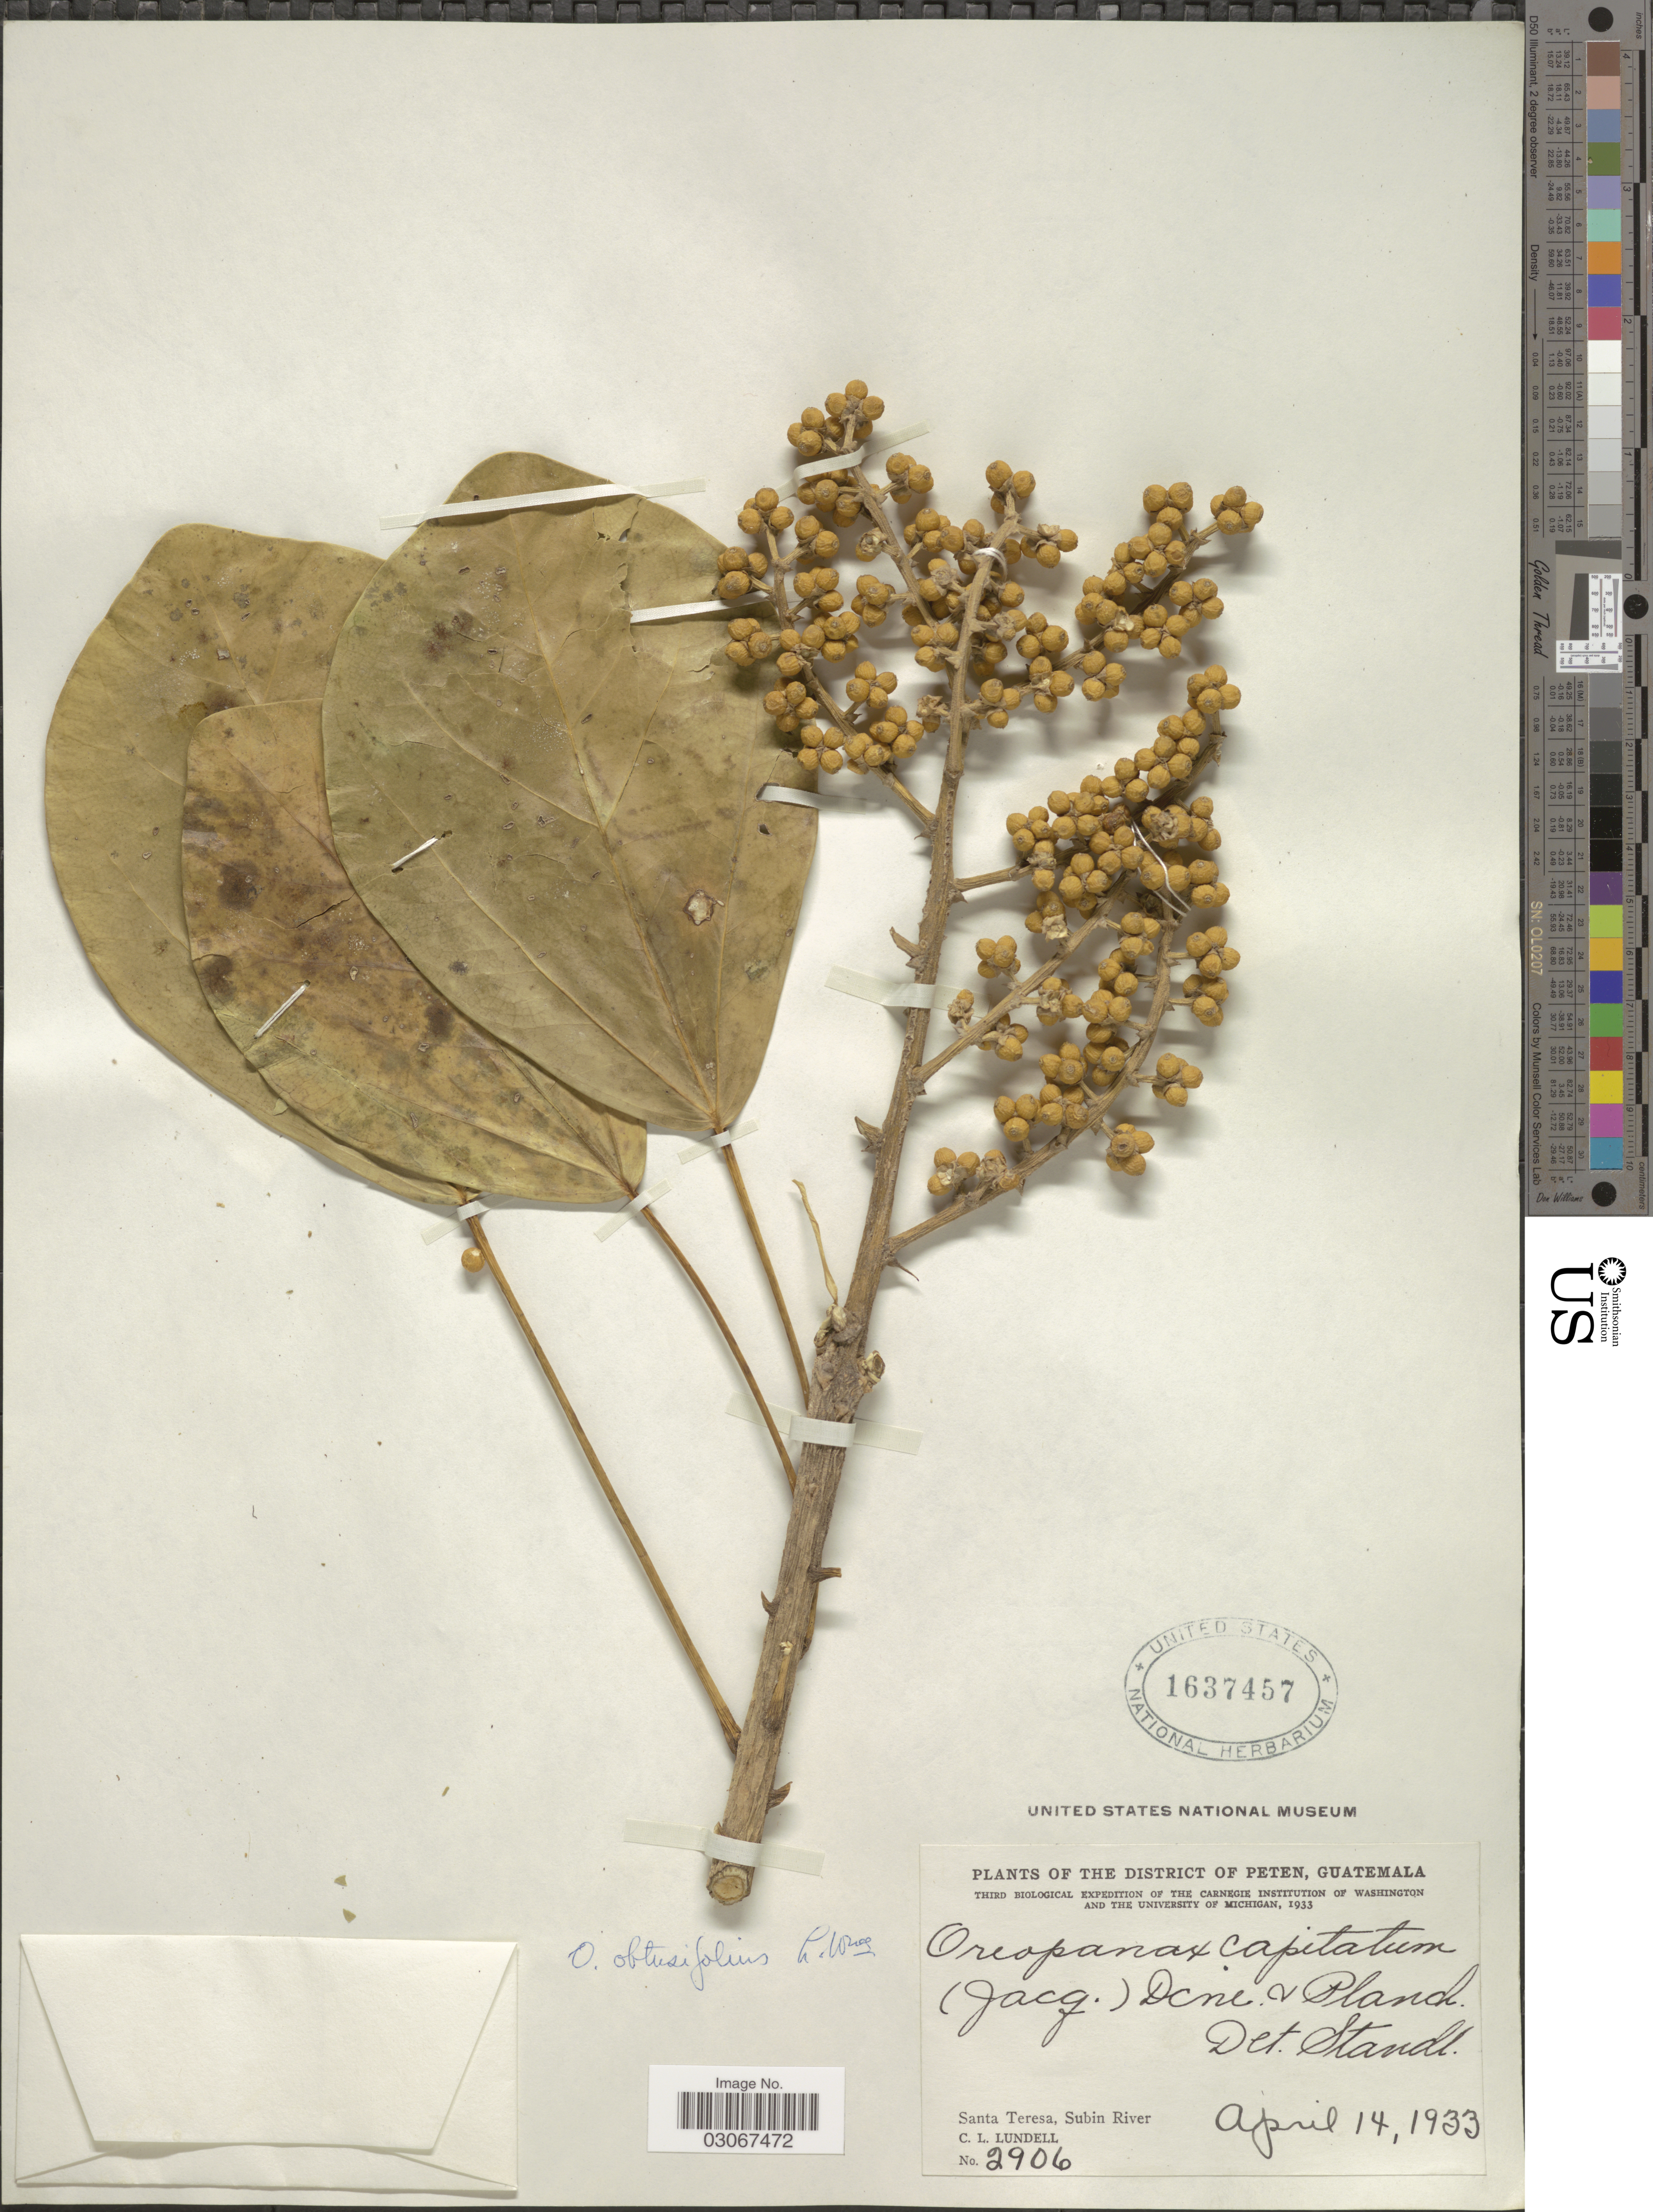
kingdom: Plantae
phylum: Tracheophyta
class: Magnoliopsida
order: Apiales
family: Araliaceae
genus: Oreopanax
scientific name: Oreopanax obtusifolius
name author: L.O. Williams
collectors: C. L. Lundell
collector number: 2906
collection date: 1933-04-14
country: Guatemala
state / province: El Petén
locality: The District of Peten. Santa Teresa, Subin River.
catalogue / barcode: US 1637457